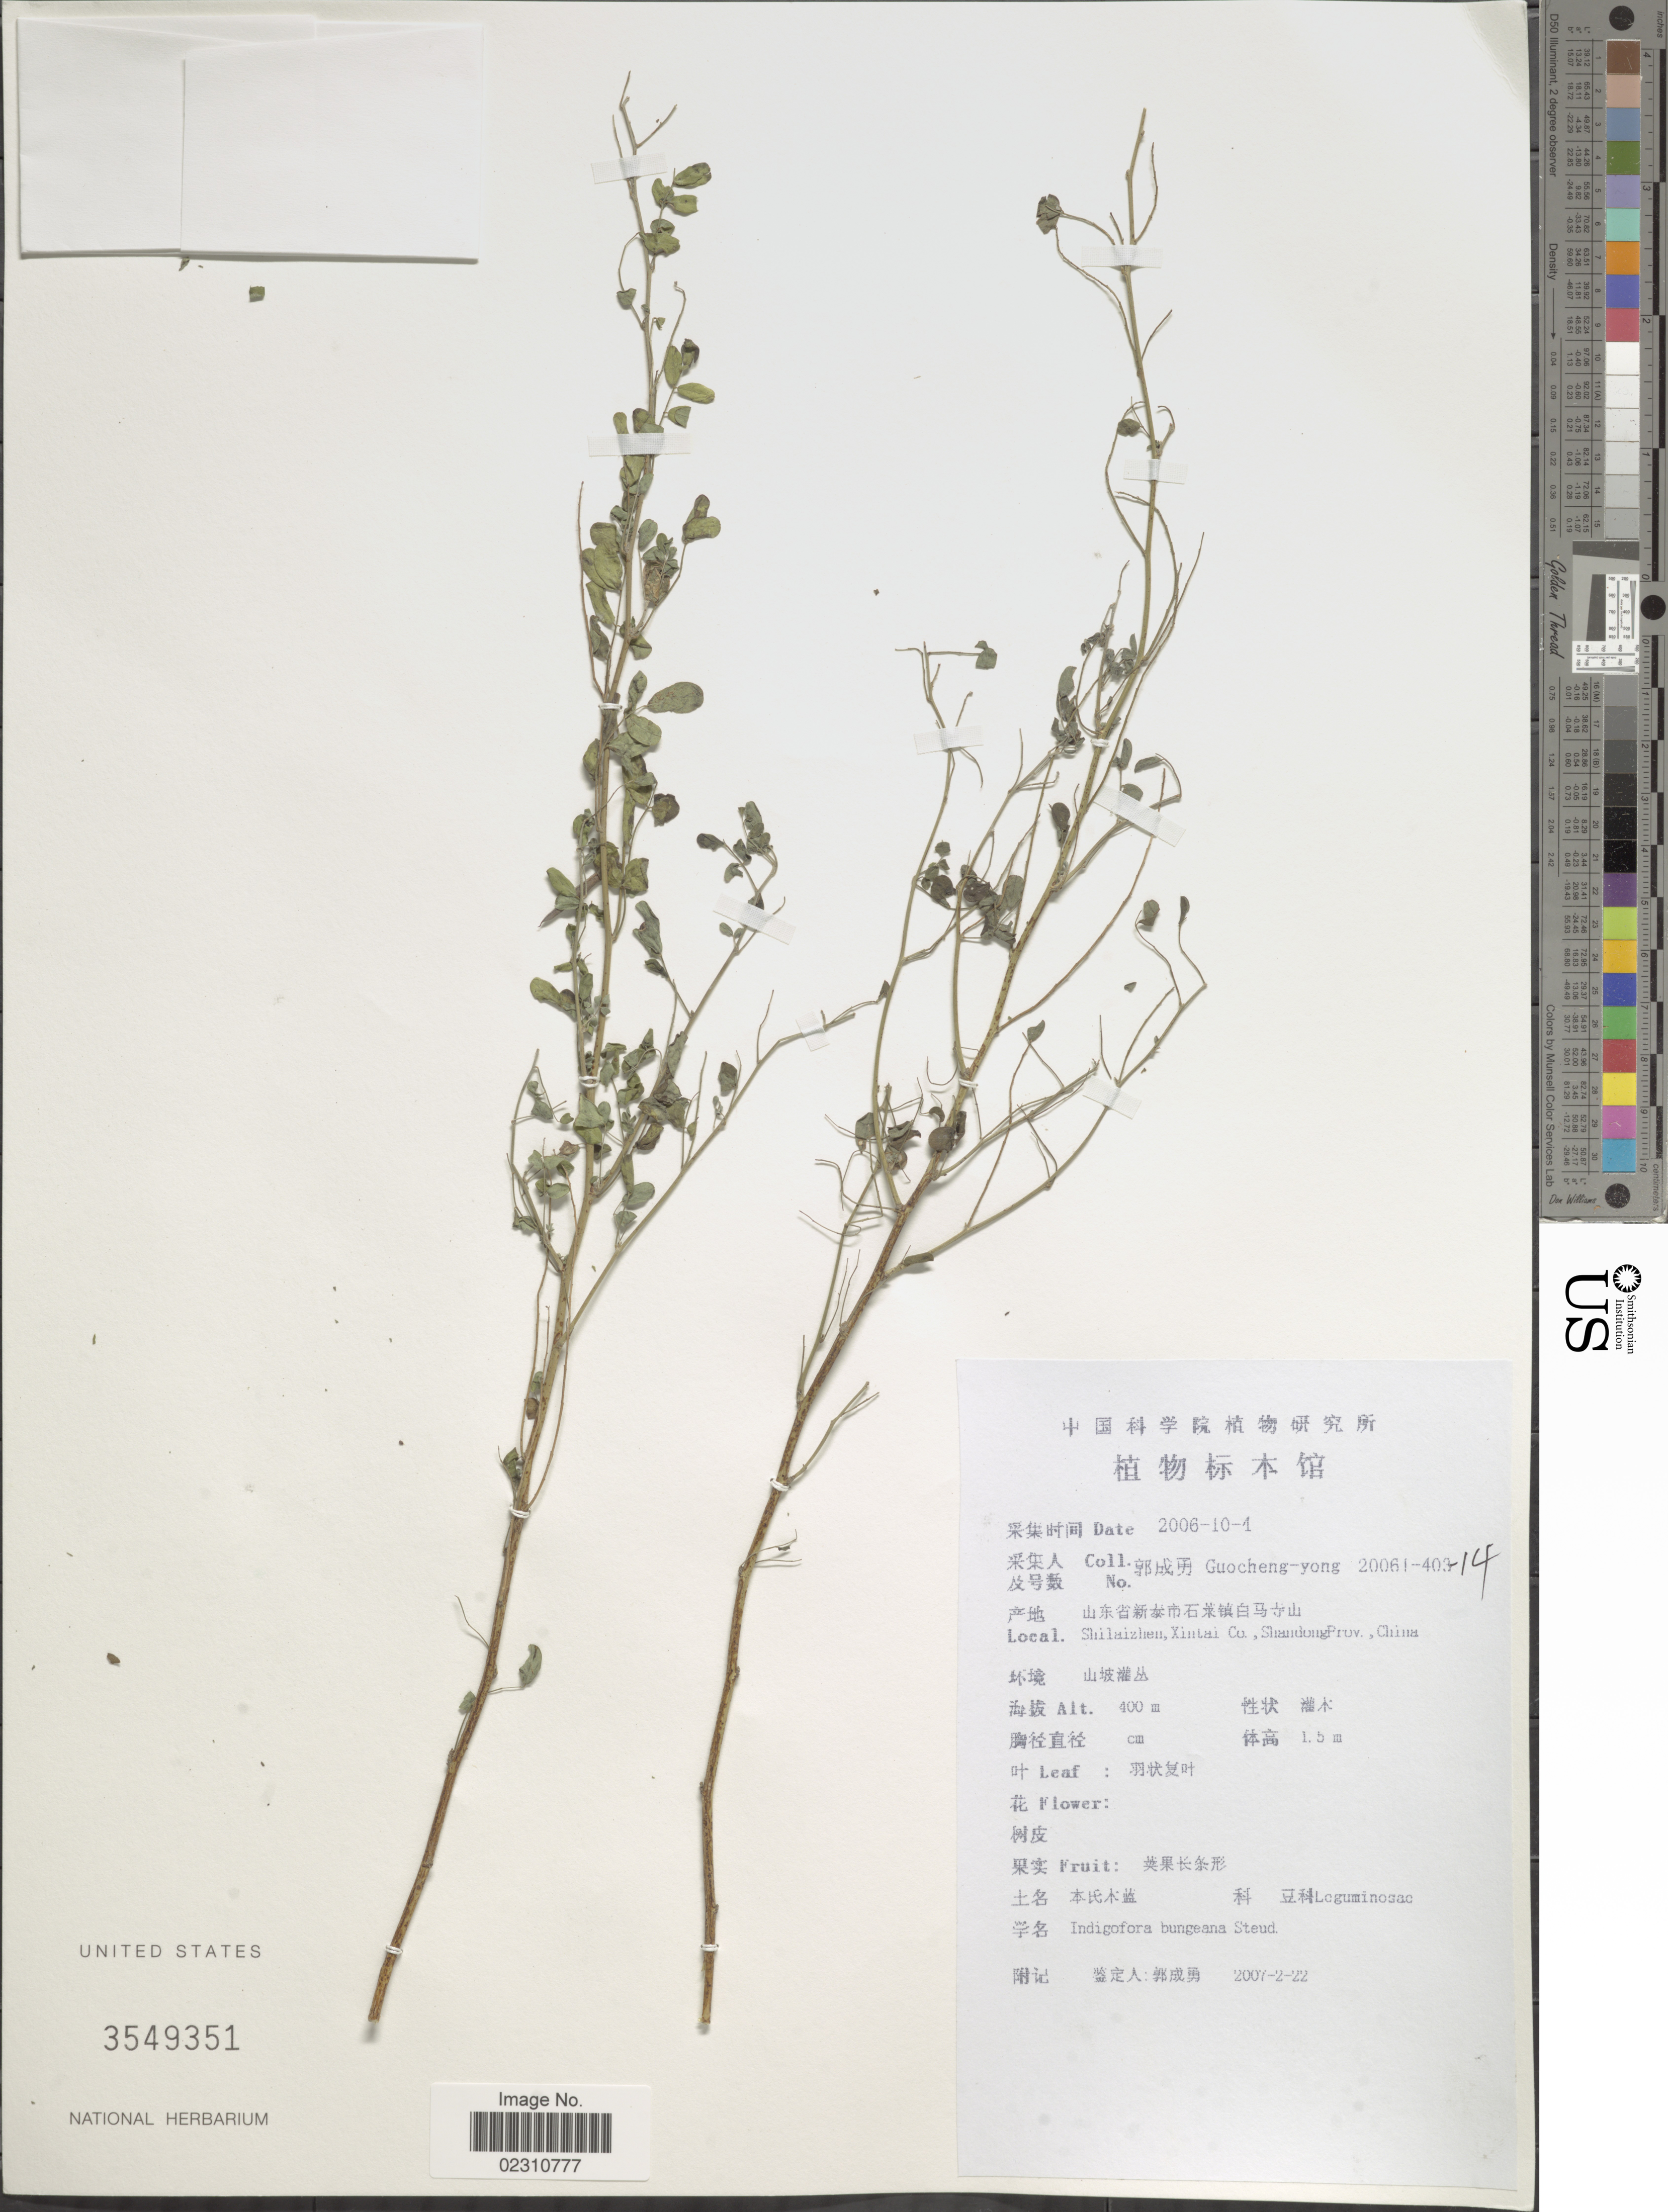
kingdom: Plantae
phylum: Tracheophyta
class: Magnoliopsida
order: Fabales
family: Fabaceae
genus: Indigofera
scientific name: Indigofera bungeana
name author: Walp.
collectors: Guo Chengyong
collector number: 20061-403-14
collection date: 2007-02-22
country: China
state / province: Shandong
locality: Shilaizhen, Xintai Co, Shandong Prov, China.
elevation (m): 400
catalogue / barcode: US 3549351